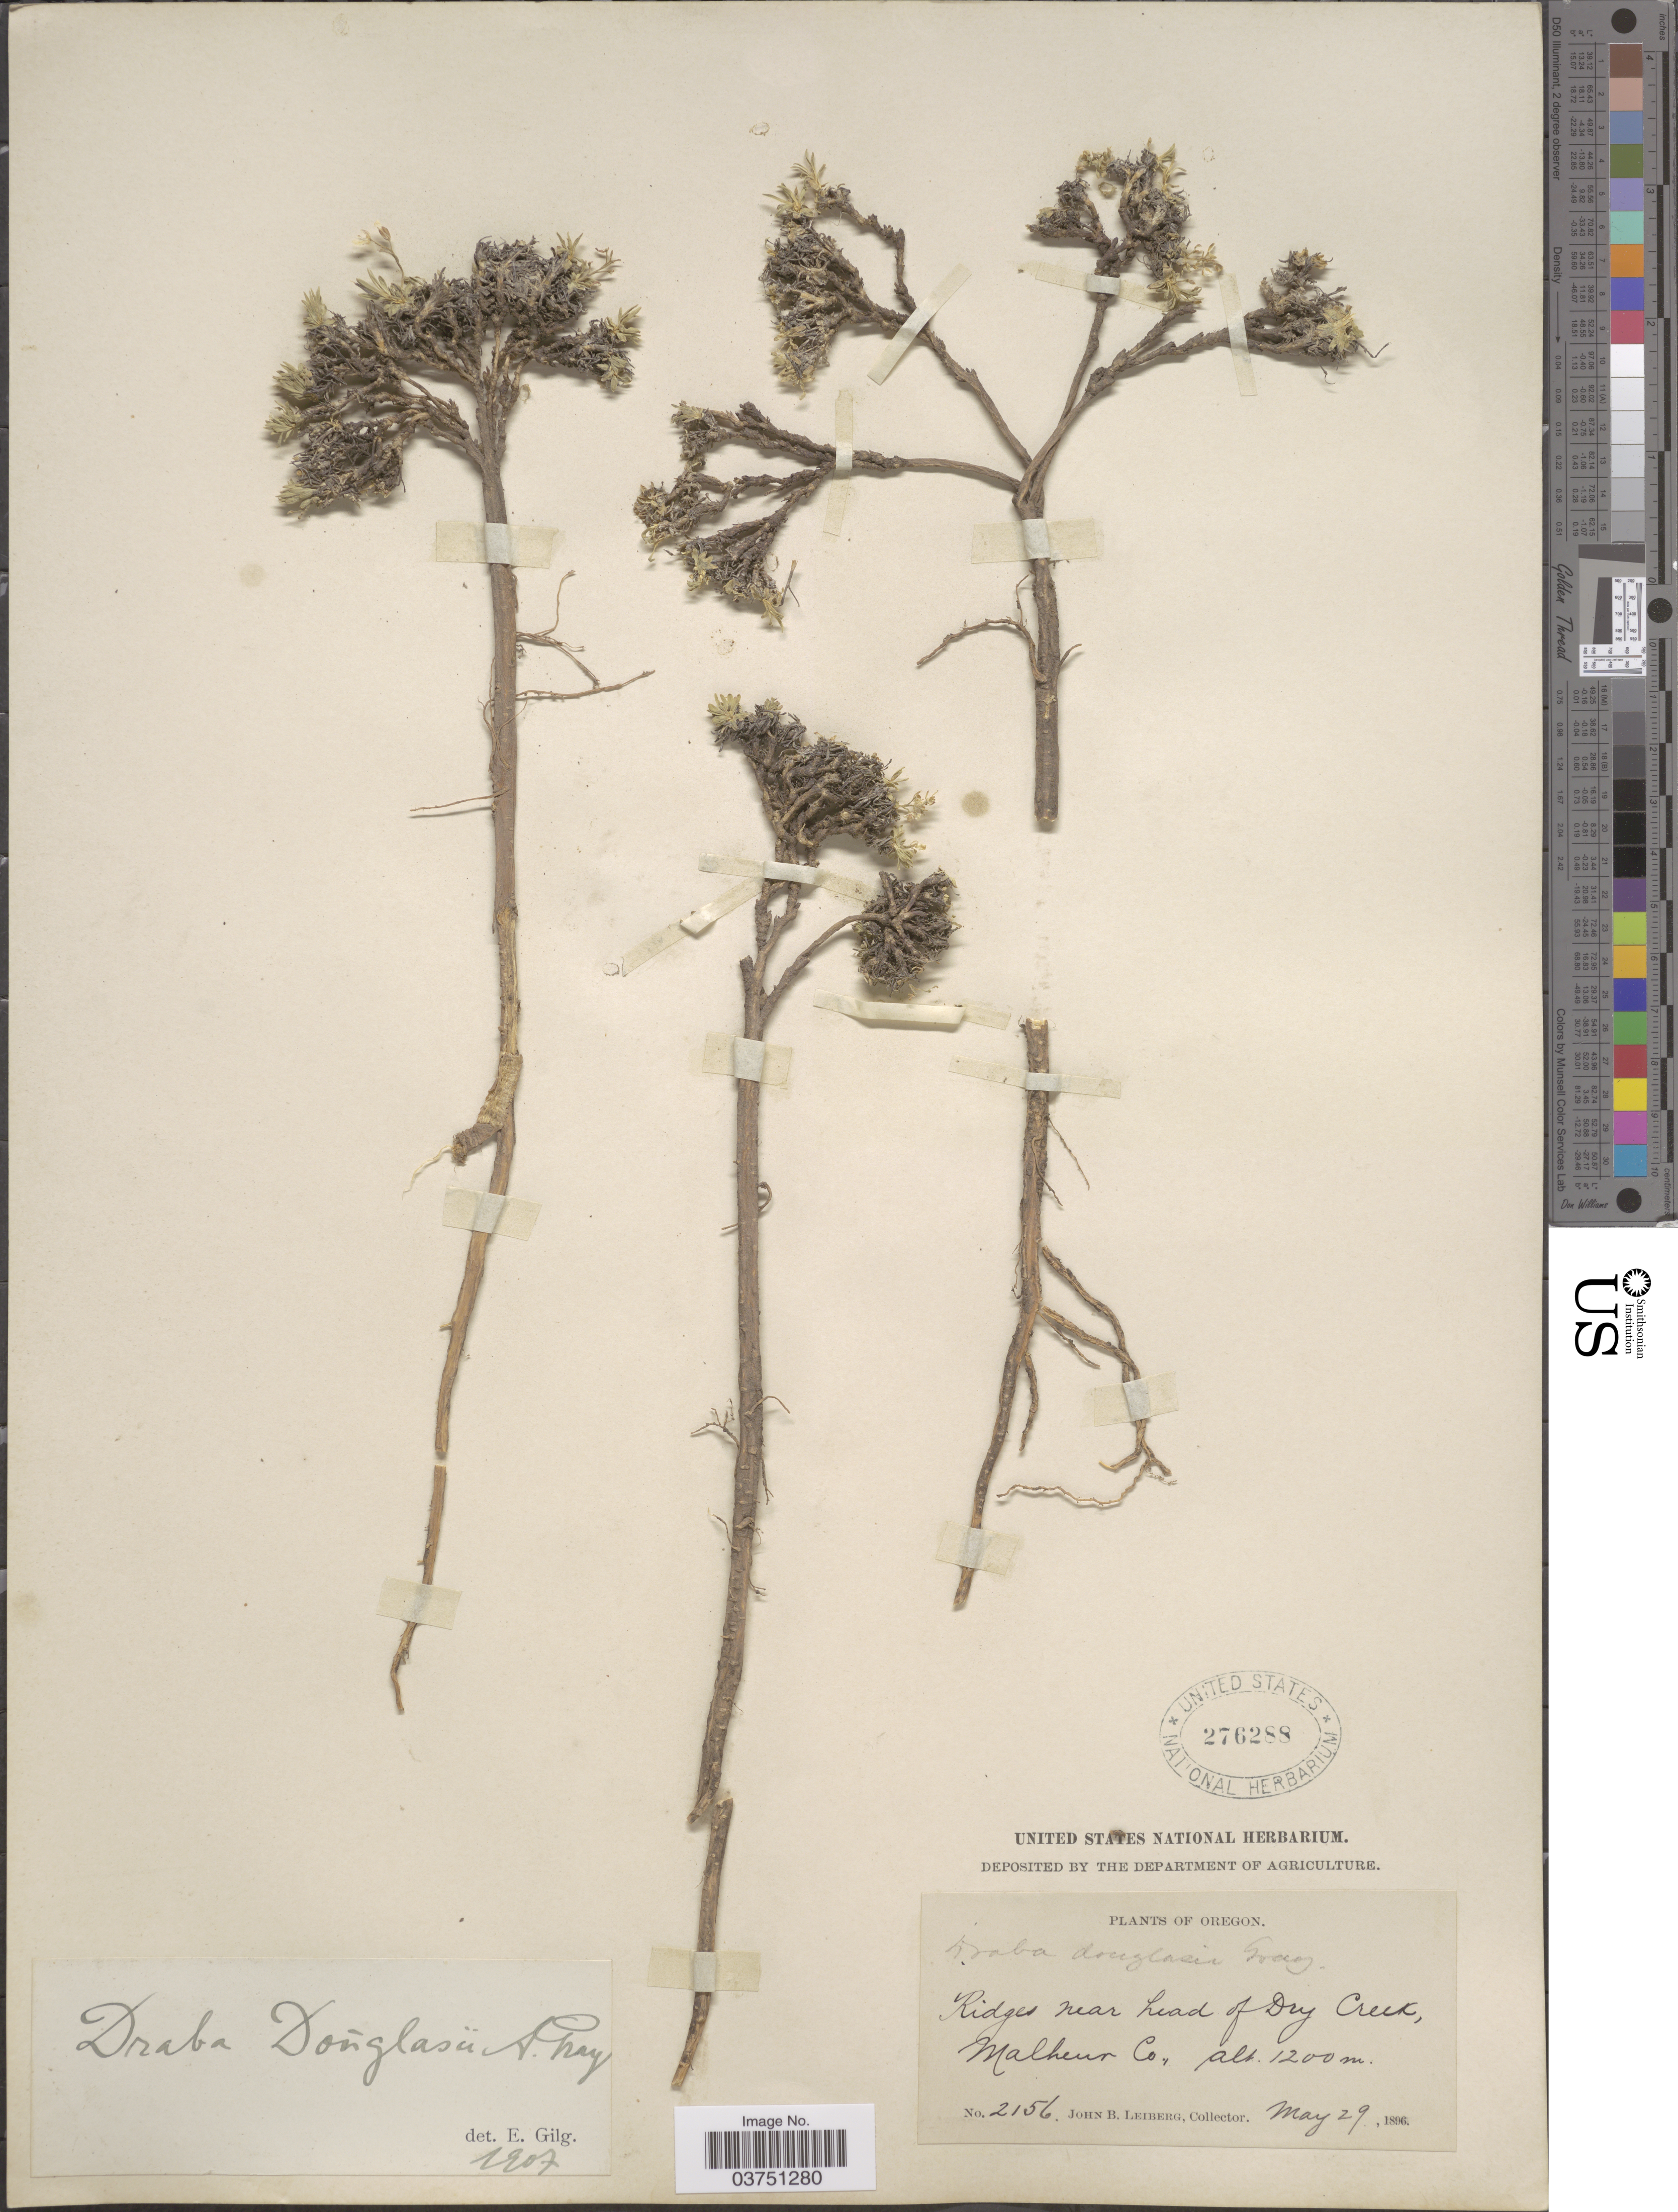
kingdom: Plantae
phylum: Tracheophyta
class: Magnoliopsida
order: Brassicales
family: Brassicaceae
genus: Cusickiella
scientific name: Cusickiella douglasii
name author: (A. Gray) Rollins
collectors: J. B. Leiberg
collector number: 2156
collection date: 1896-05-29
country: United States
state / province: Oregon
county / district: Malheur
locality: Ridges near head of Dry Creek, Malheur Co.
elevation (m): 1200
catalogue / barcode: US 276288